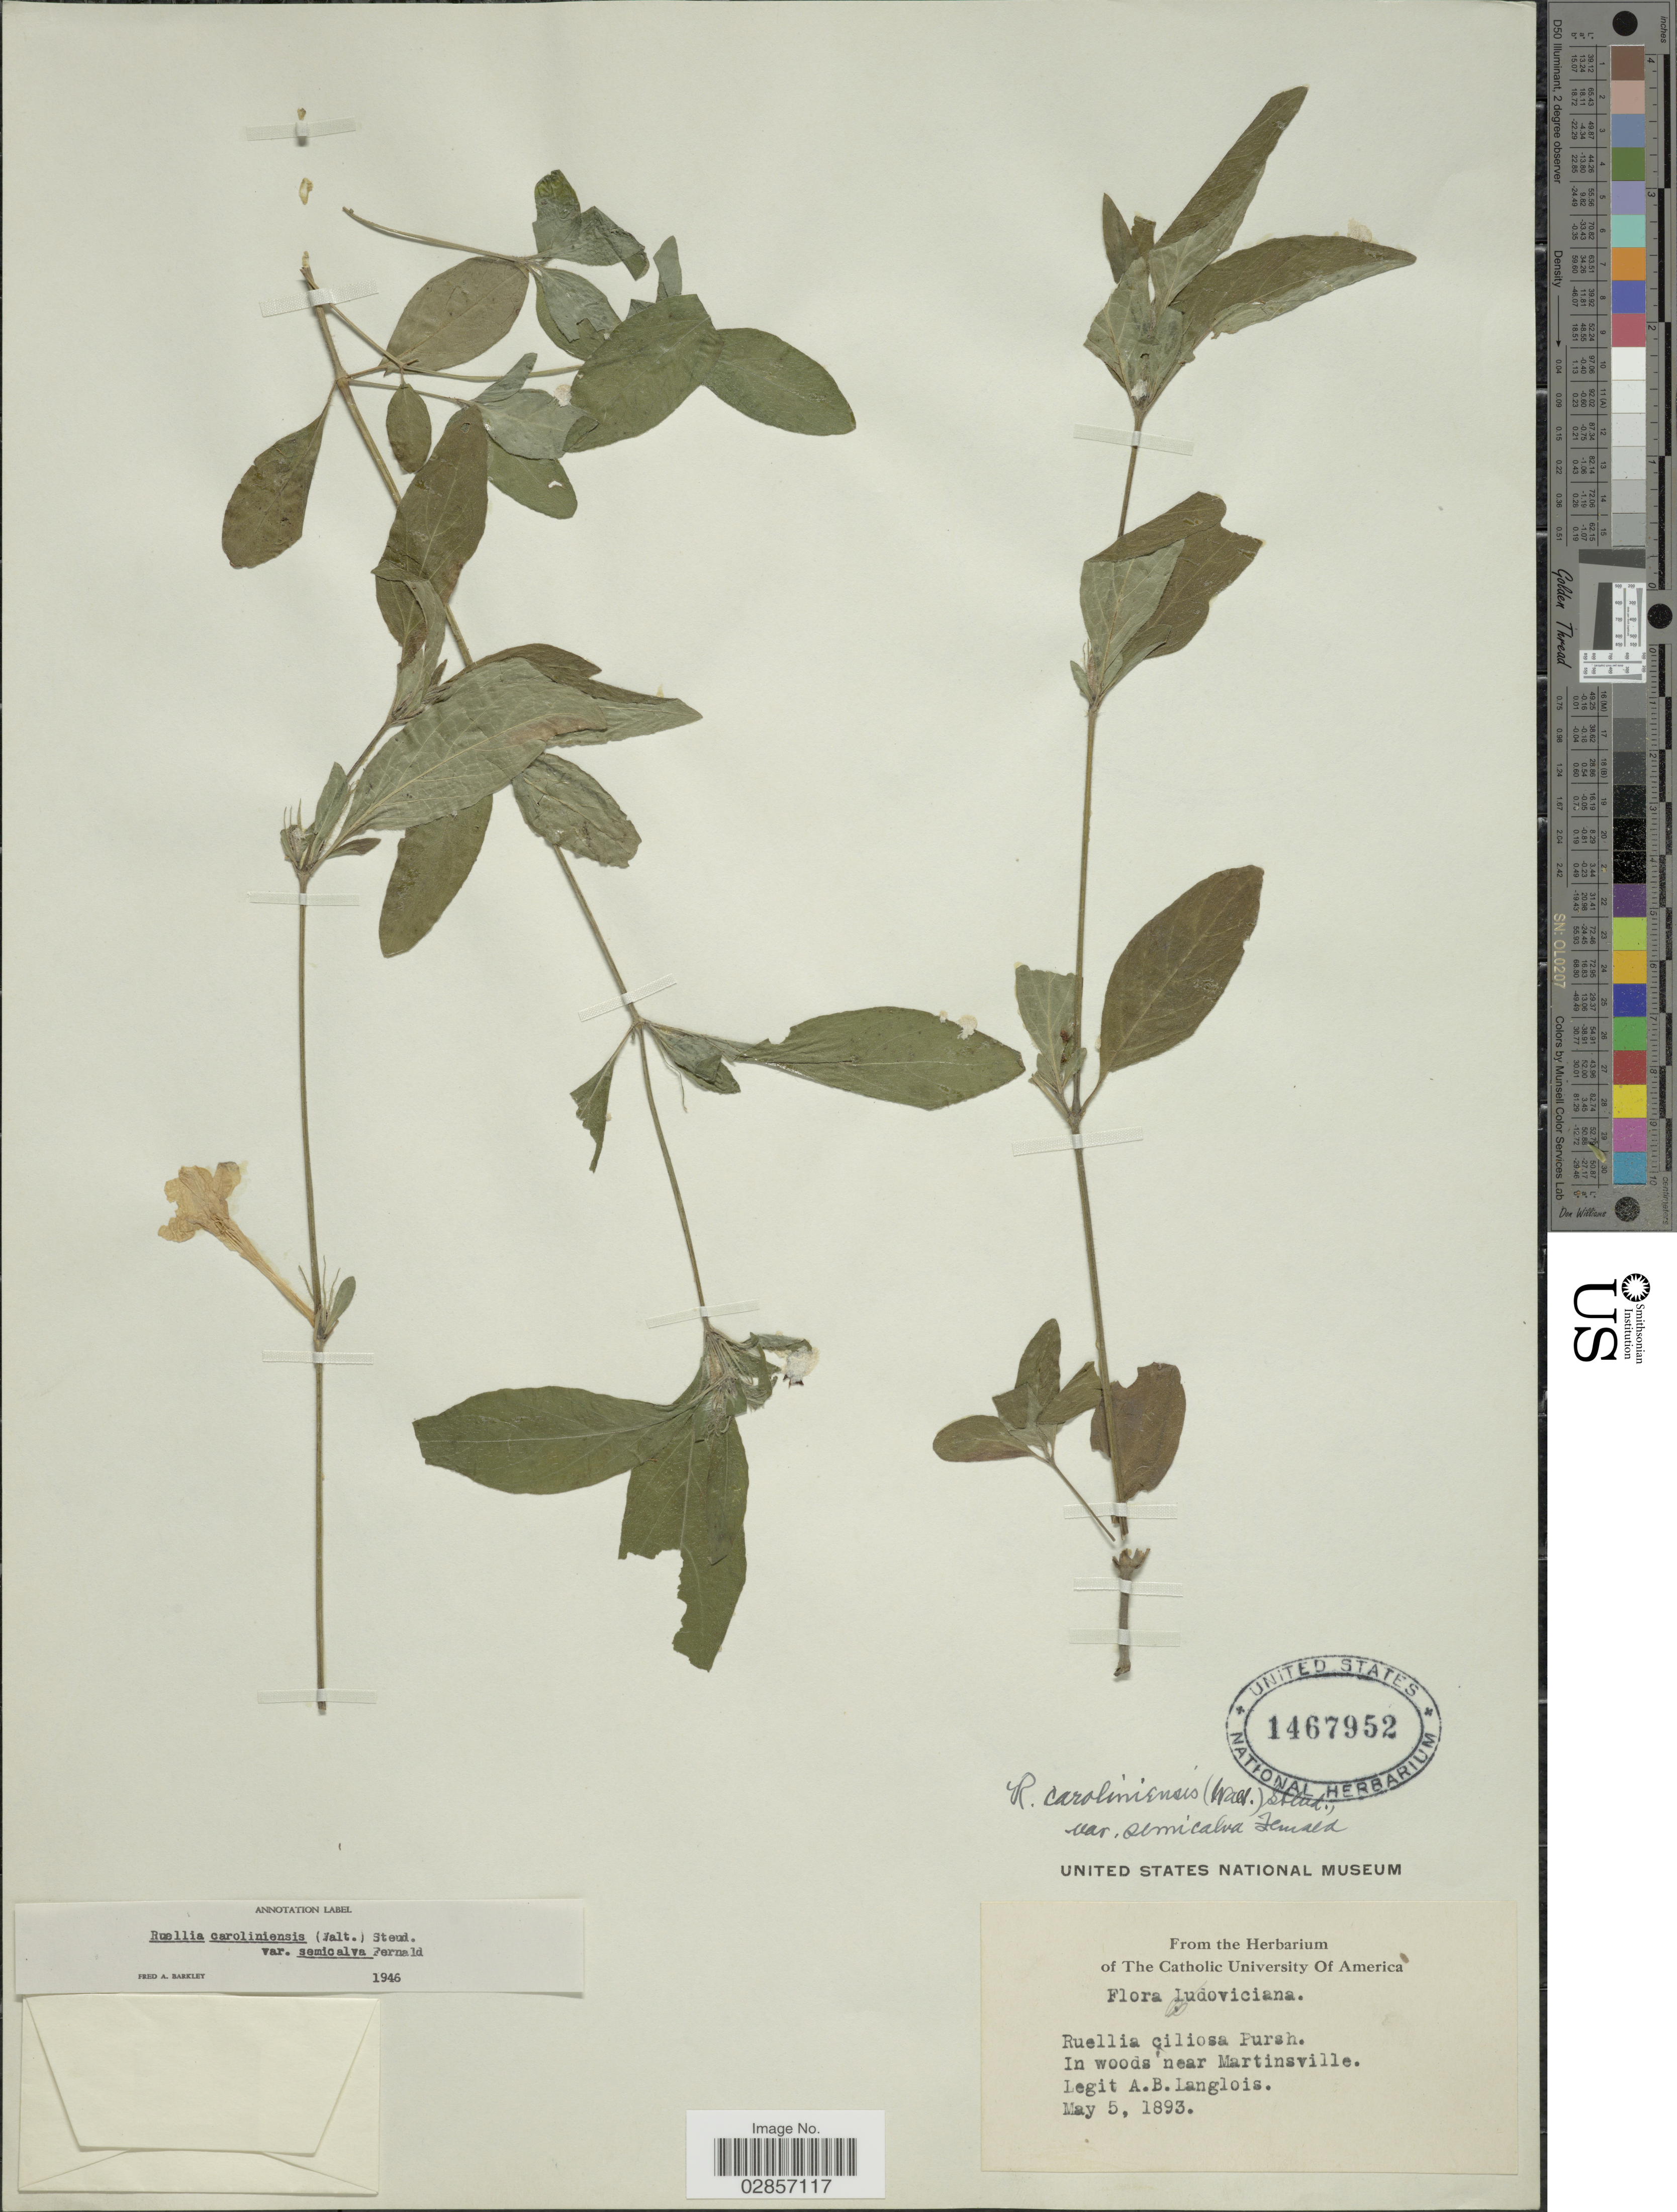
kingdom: Plantae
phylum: Tracheophyta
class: Magnoliopsida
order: Lamiales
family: Acanthaceae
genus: Ruellia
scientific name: Ruellia caroliniensis var. semicalva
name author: Fernald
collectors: A. Langlois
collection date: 1893-05-05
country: United States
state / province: Louisiana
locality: In woods near Martinsville.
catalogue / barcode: US 1467952